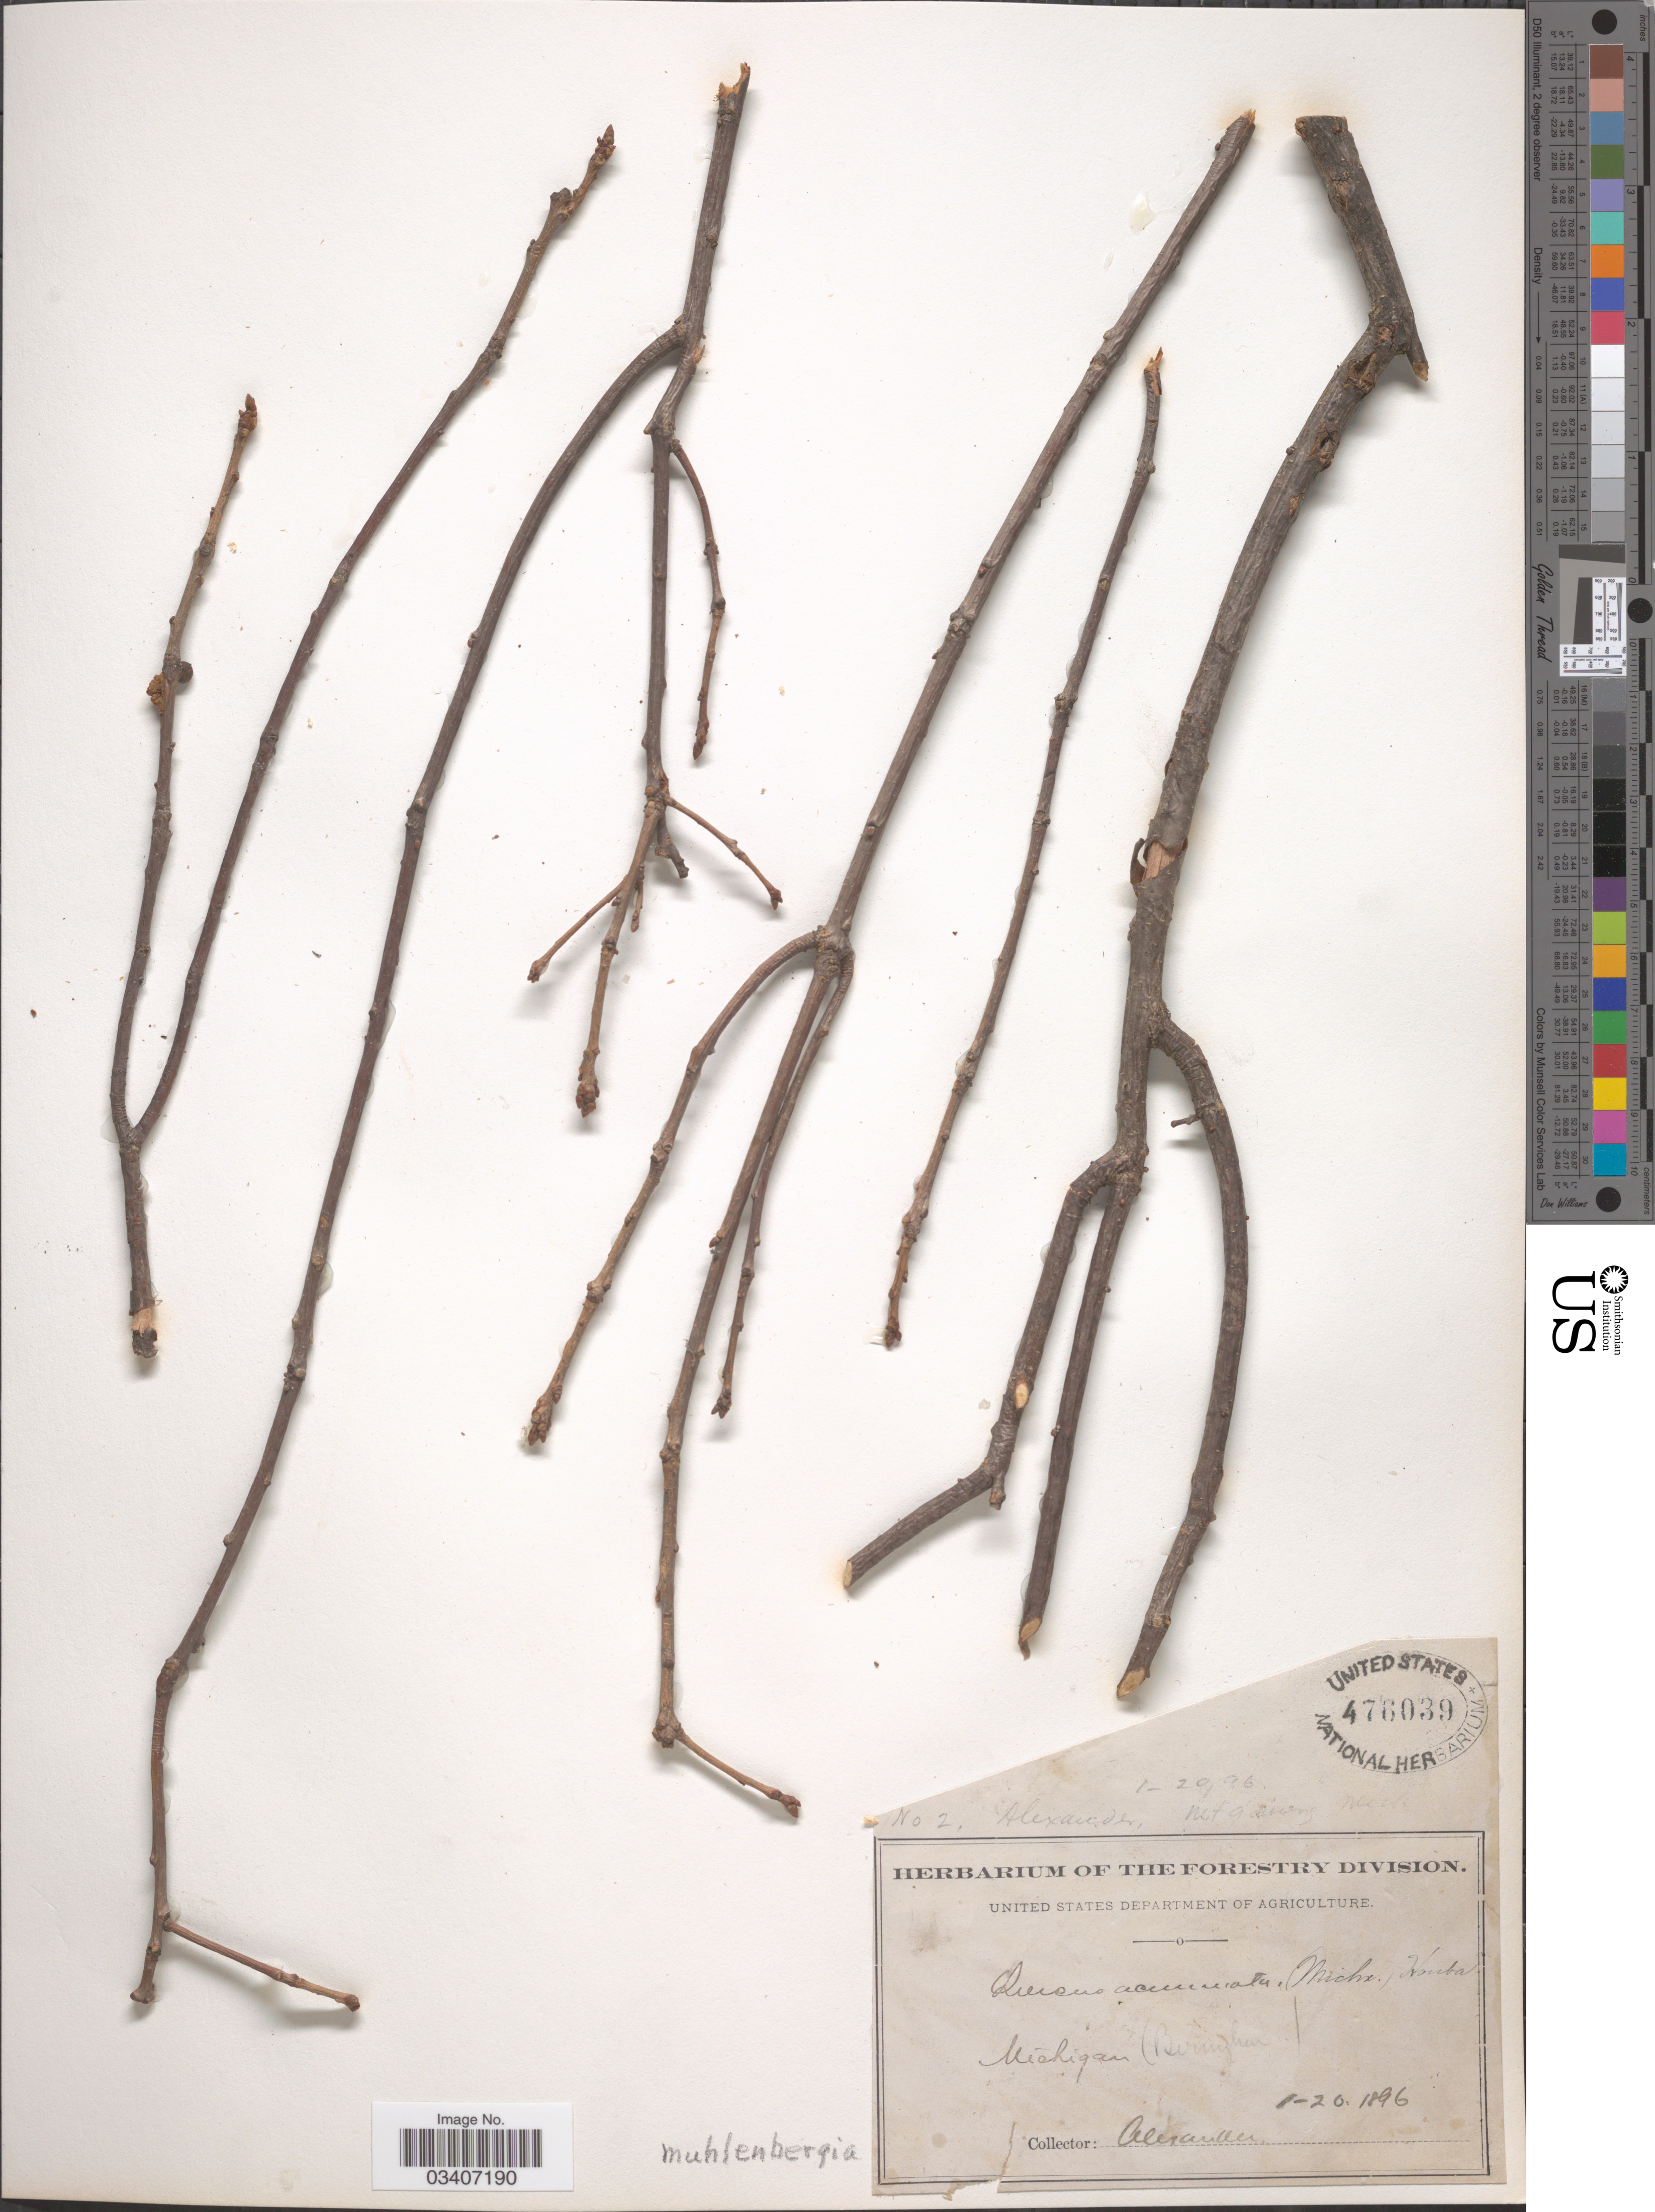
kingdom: Plantae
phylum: Tracheophyta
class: Magnoliopsida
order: Fagales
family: Fagaceae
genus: Quercus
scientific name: Quercus muehlenbergii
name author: Engelm.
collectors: Alexander, --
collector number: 2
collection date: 1896-01-20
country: United States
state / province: Michigan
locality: Birmingham.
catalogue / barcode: US 476039